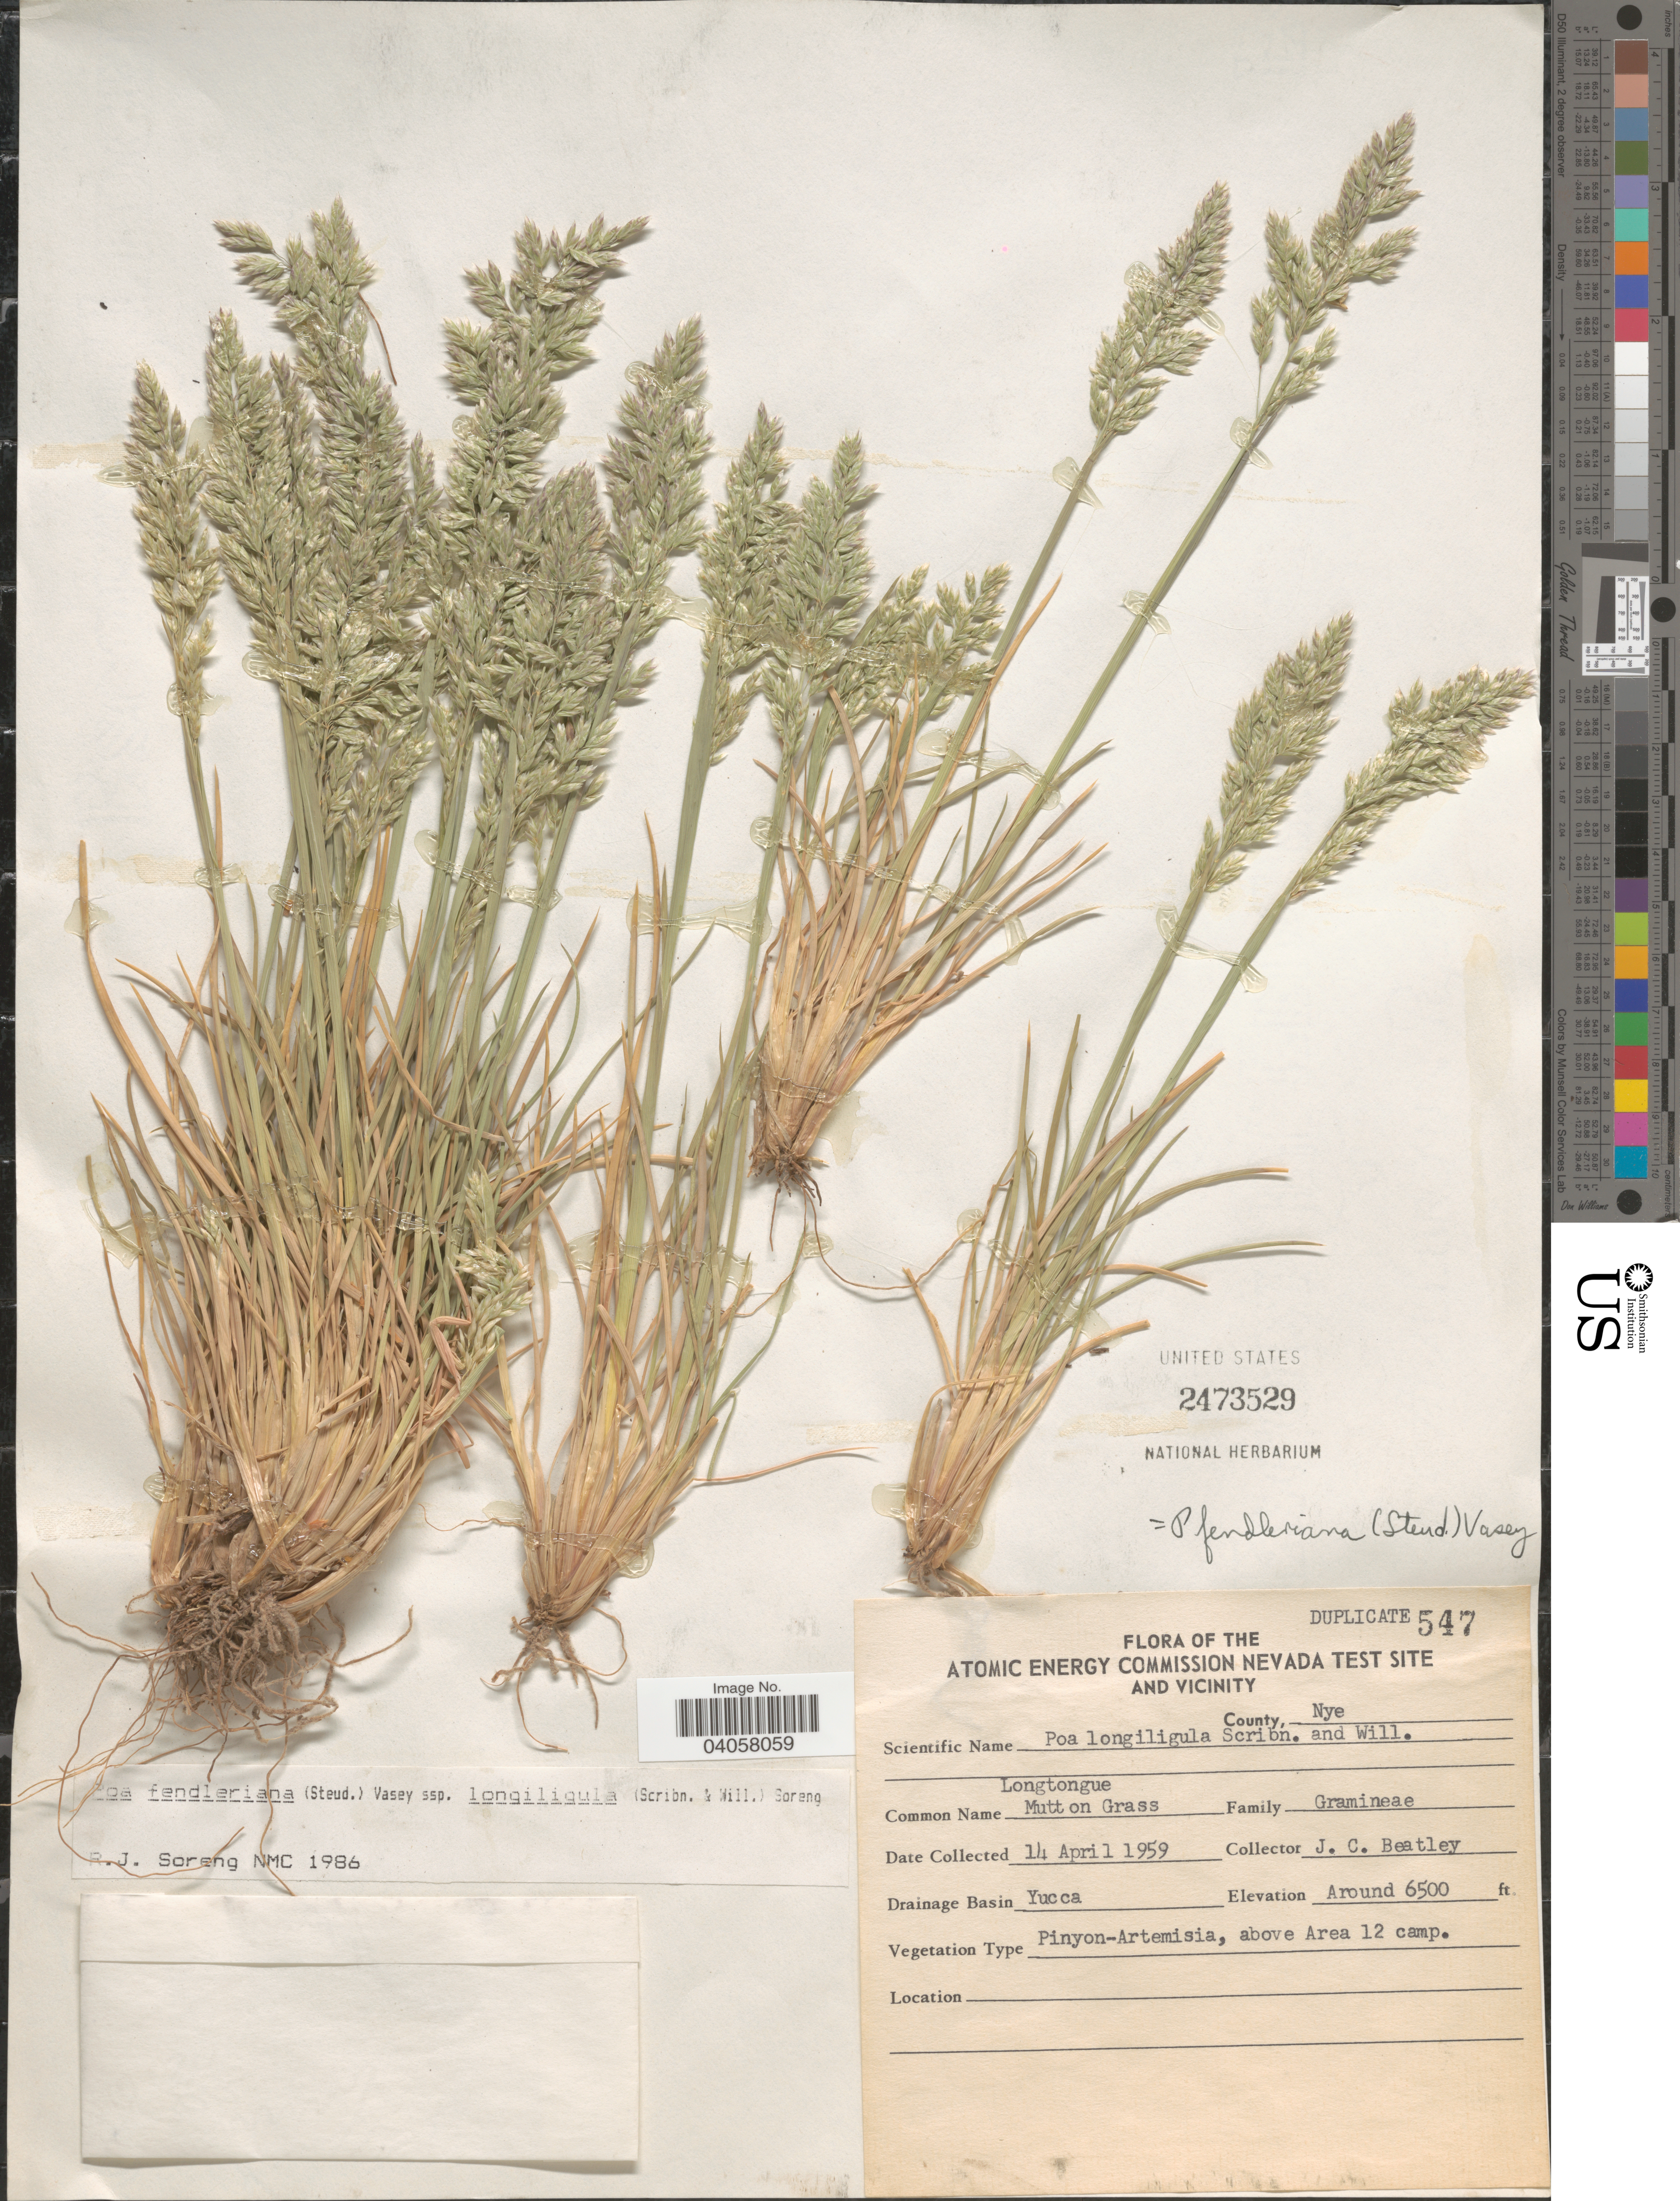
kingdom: Plantae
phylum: Tracheophyta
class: Liliopsida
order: Poales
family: Poaceae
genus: Poa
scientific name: Poa fendleriana subsp. longiligula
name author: (Scribn. & T.A. Williams) Soreng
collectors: J. C. Beatley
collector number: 547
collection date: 1959-04-14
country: United States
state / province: Nevada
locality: The U.S. Atomic Energy Commission's Nevada Test Site and Vicinity. County Nye. Drainage Basin Yucca. Above Area 12 camp.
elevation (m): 1981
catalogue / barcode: US 2473529